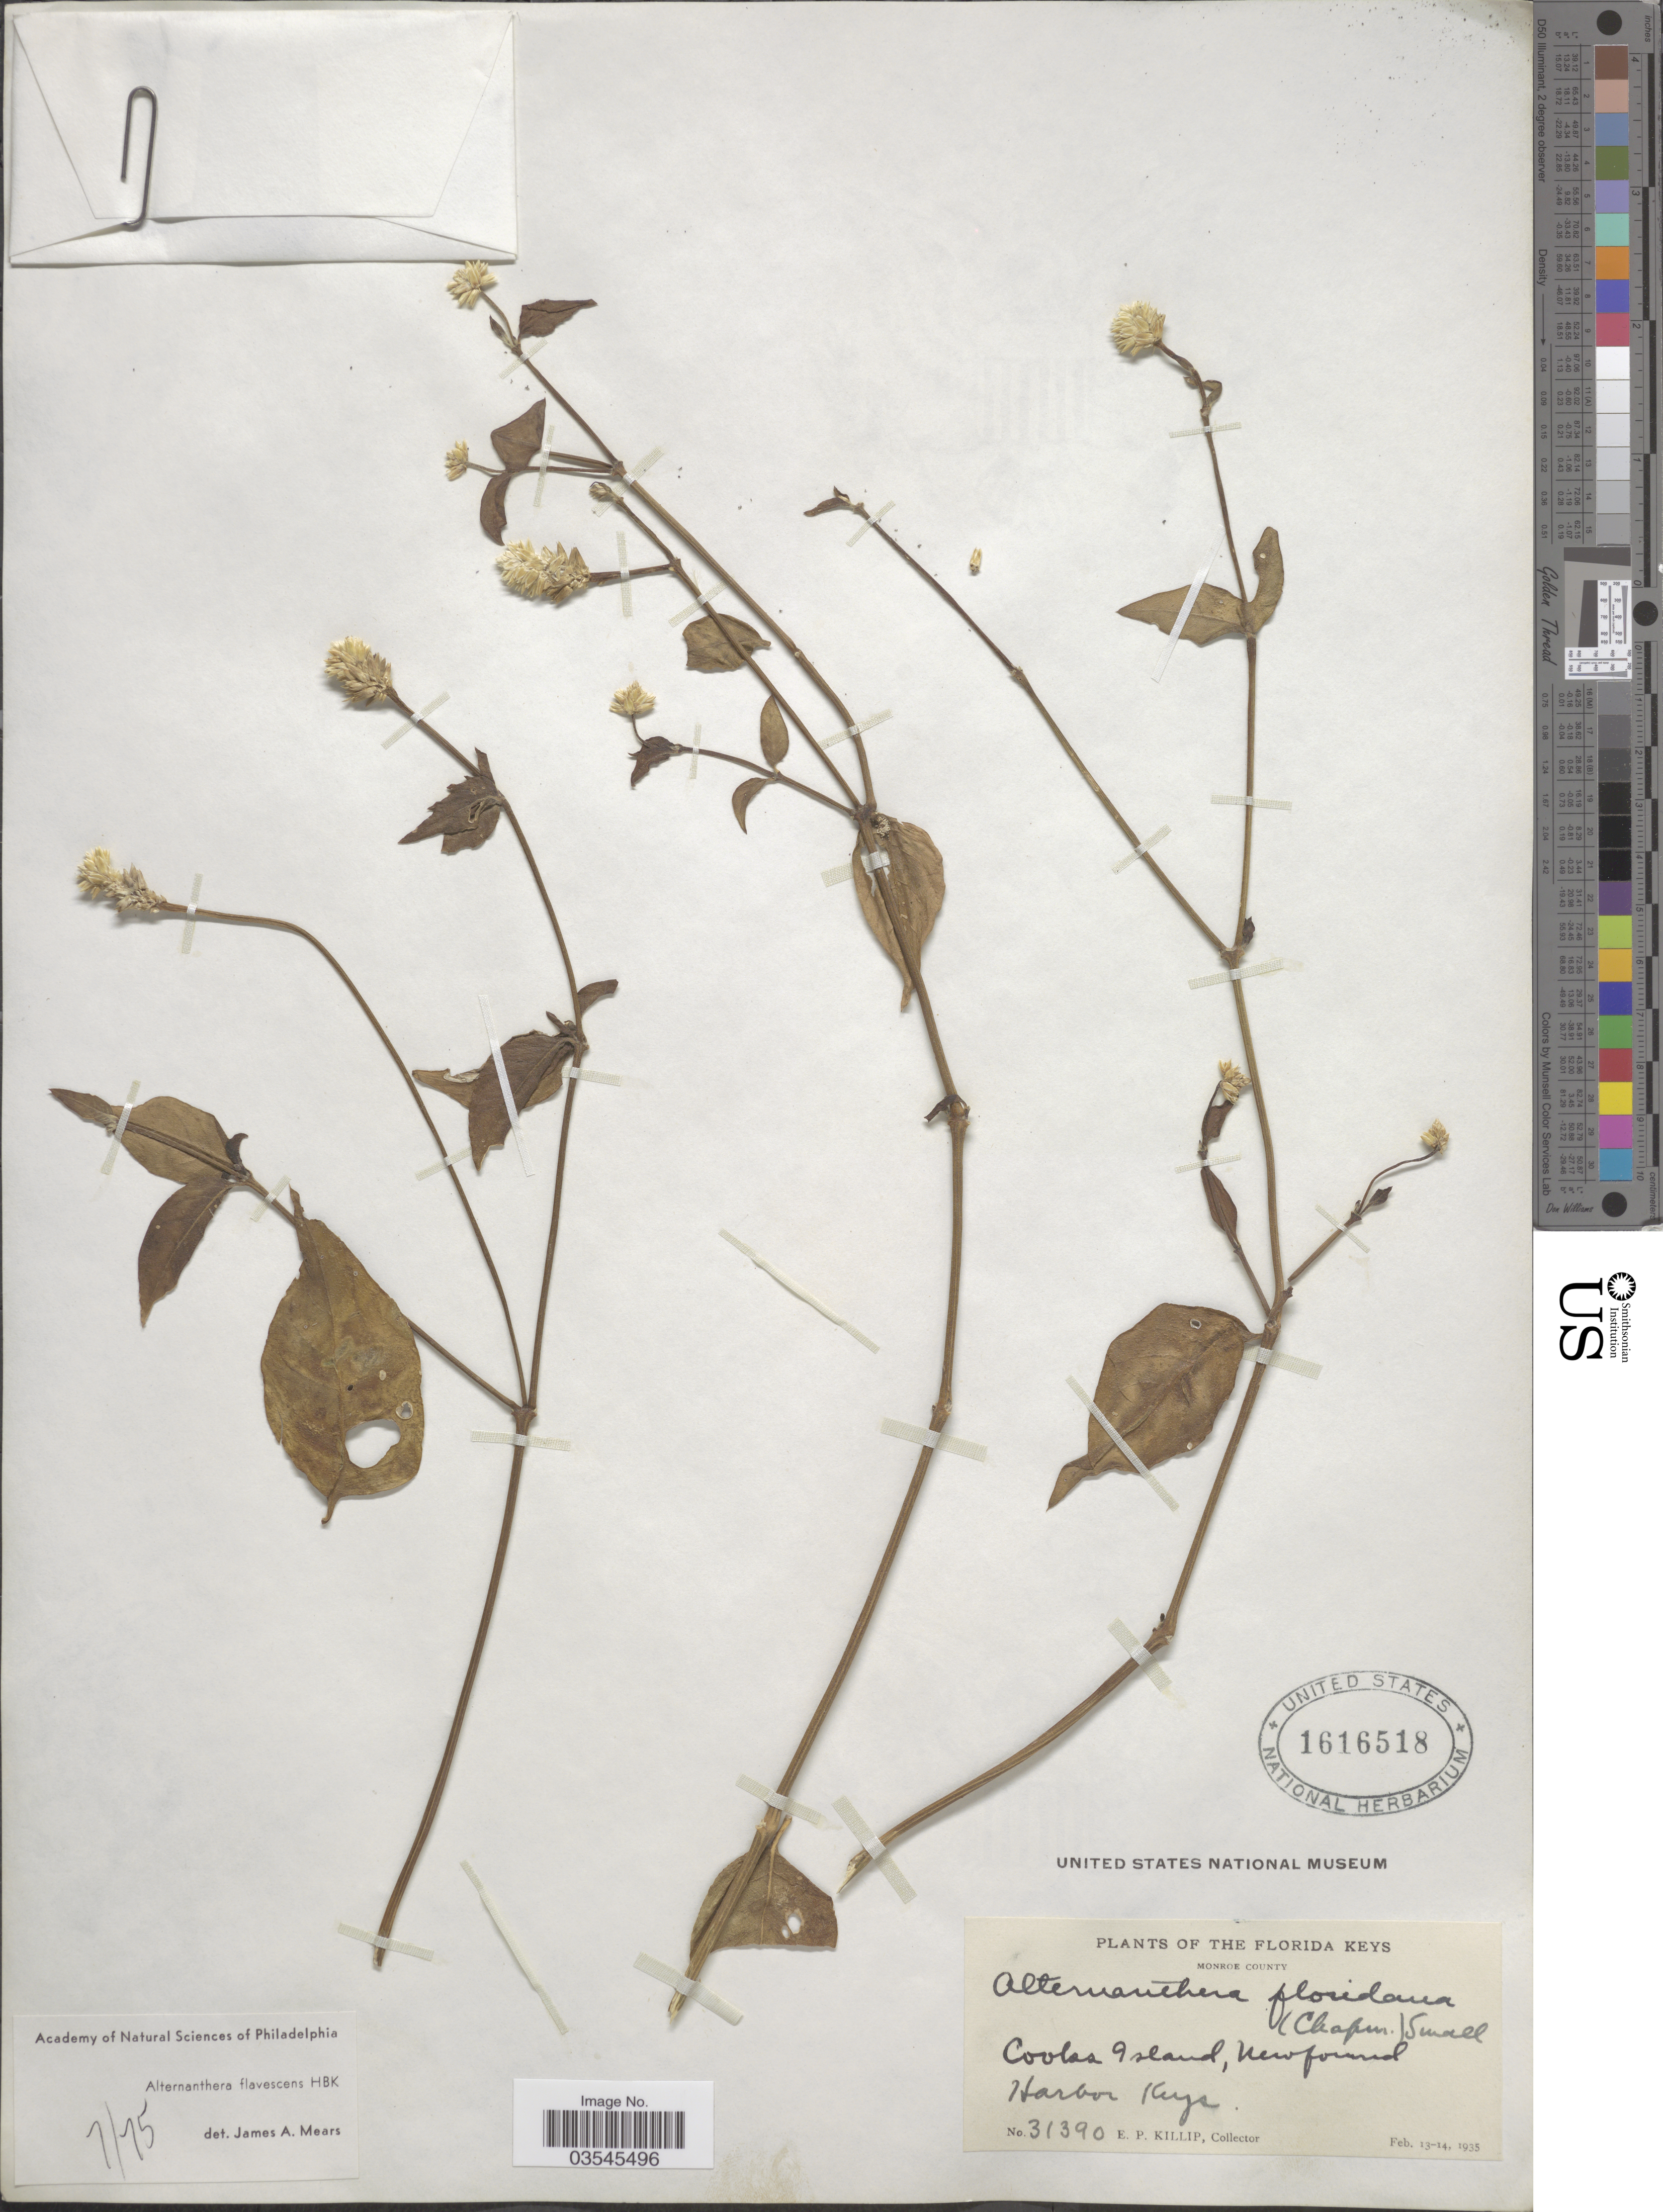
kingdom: Plantae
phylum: Tracheophyta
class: Magnoliopsida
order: Caryophyllales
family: Amaranthaceae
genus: Alternanthera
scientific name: Alternanthera flavescens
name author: Kunth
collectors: E. P. Killip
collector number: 31390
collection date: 1935-02-13/1935-02-14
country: United States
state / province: Florida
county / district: Monroe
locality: The Florida Keys. Cooks Island, Newfound Harbor Keys.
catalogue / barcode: US 1616518